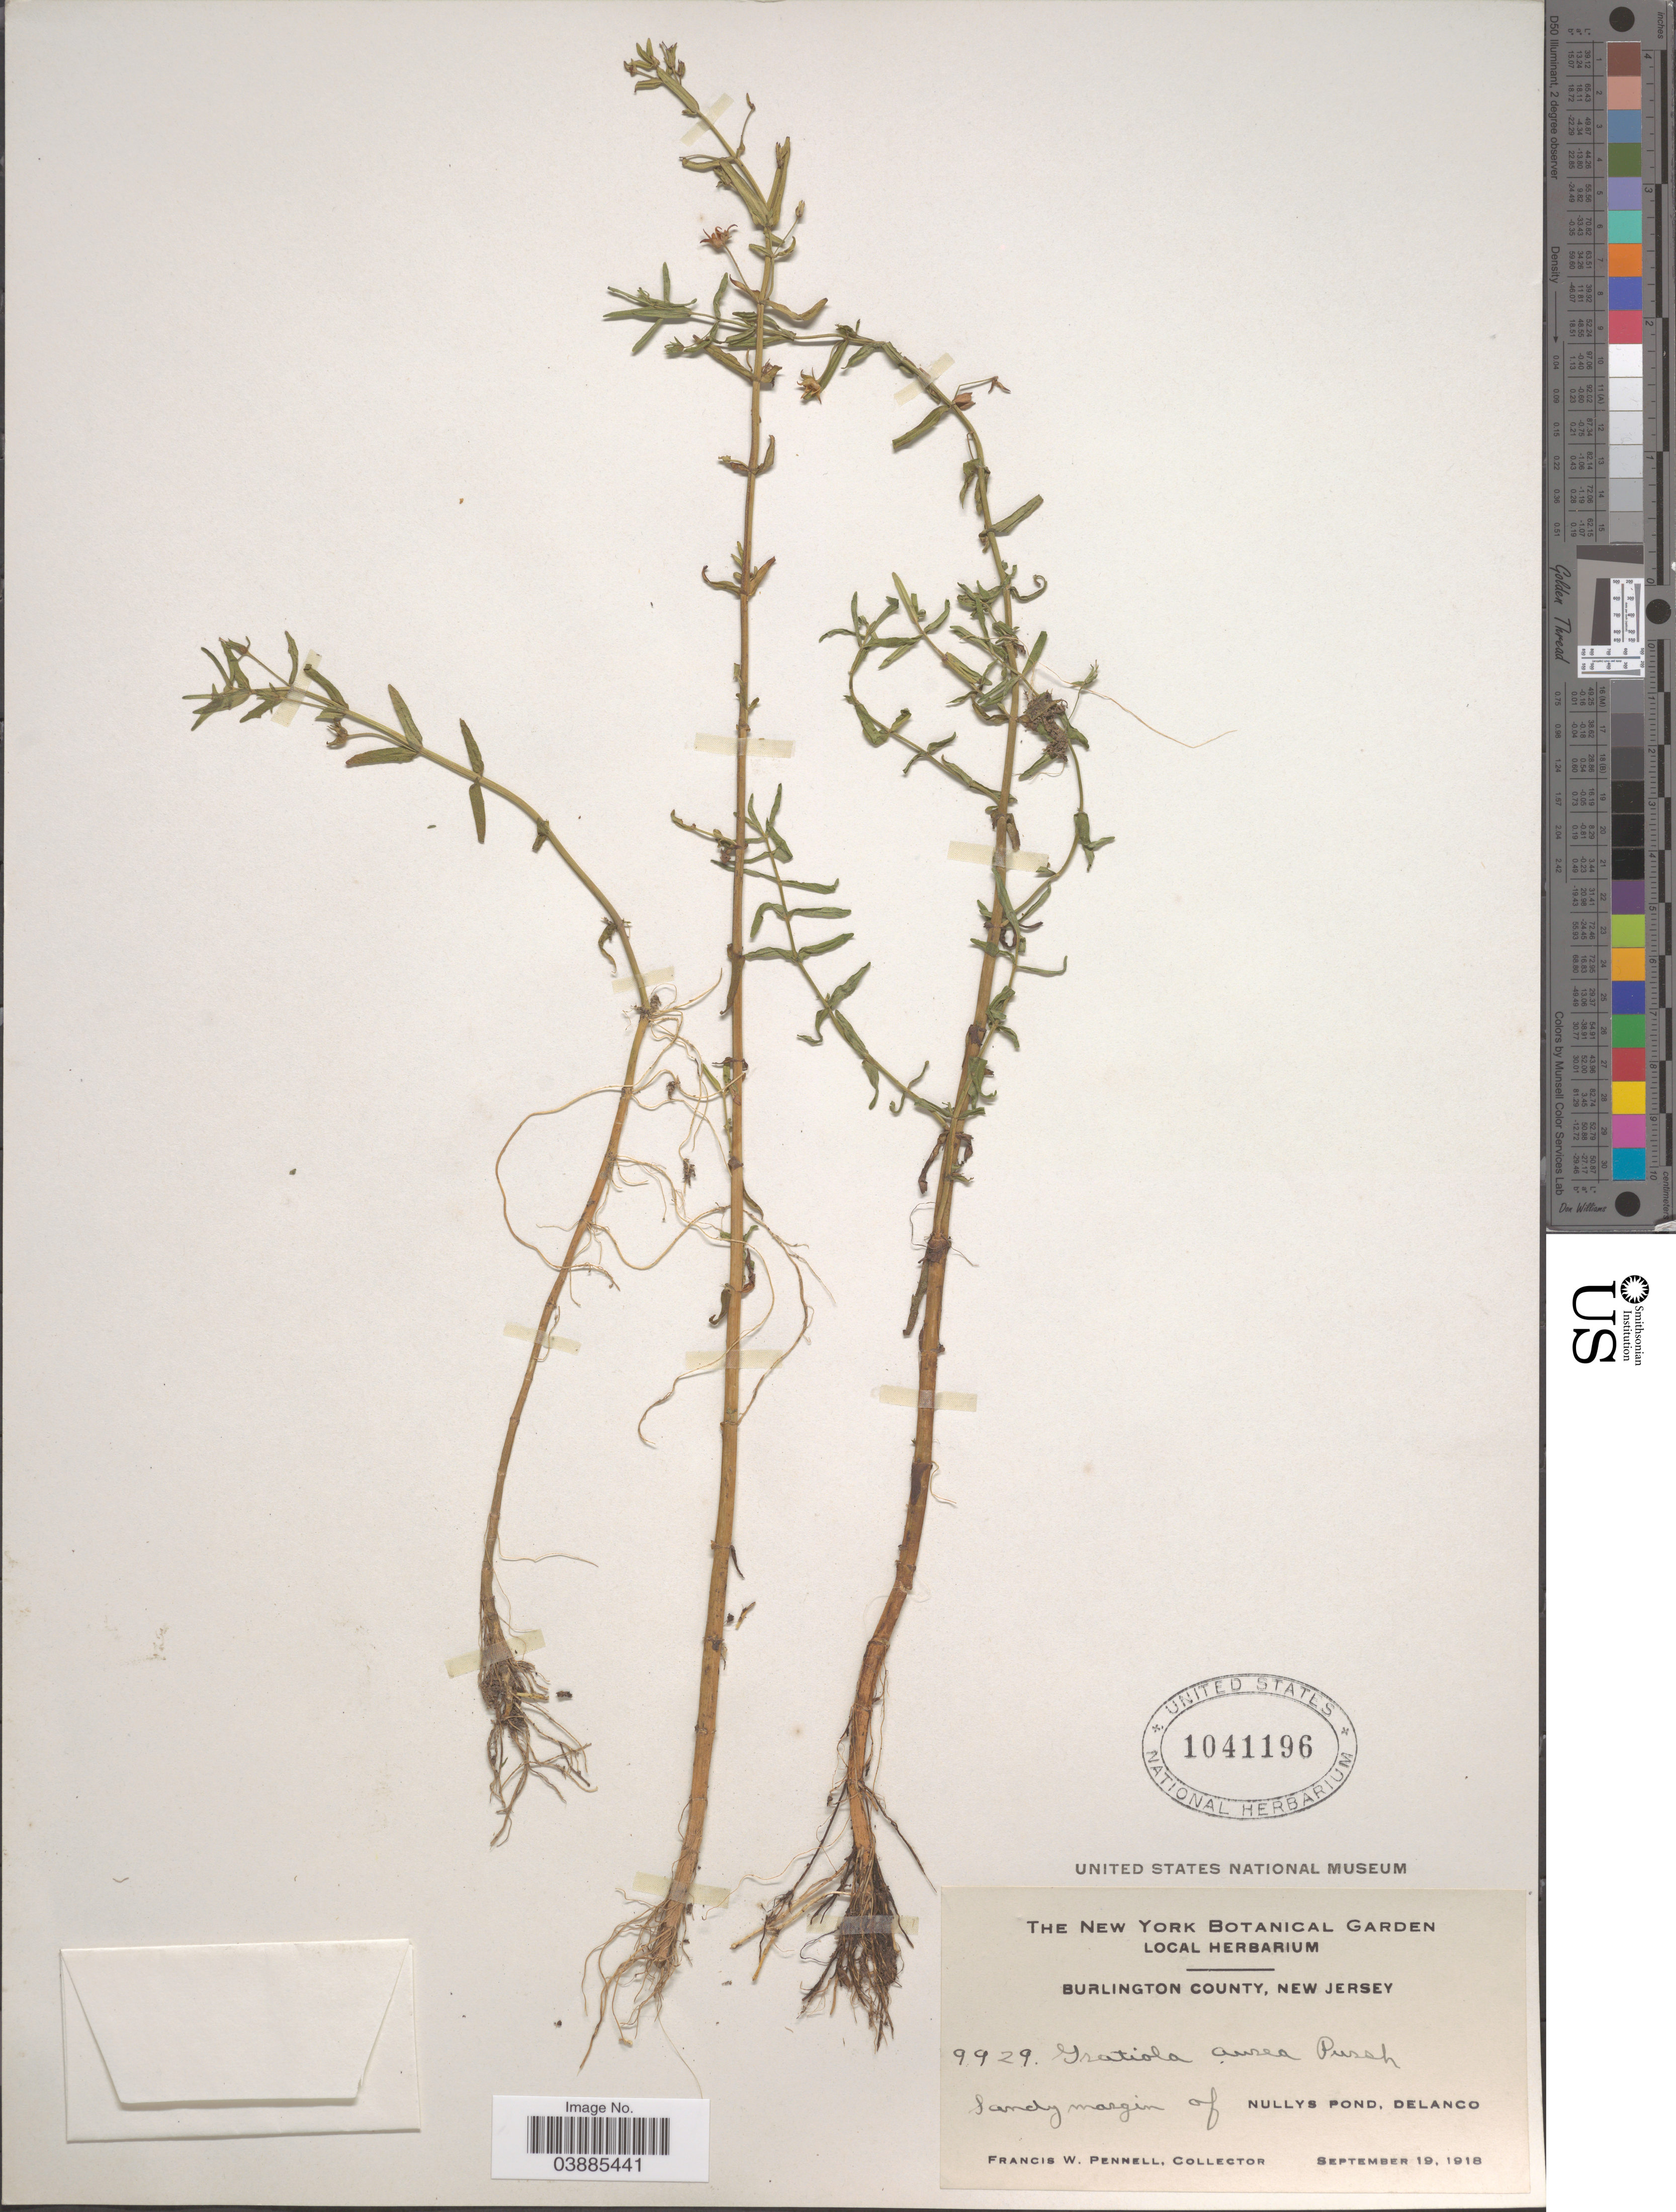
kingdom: Plantae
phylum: Tracheophyta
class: Magnoliopsida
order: Lamiales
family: Plantaginaceae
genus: Gratiola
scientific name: Gratiola aurea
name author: Pursh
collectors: F. W. Pennell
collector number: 9929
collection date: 1918-09-19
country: United States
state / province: New Jersey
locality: Burlington County. Sandy margin of Nullys Pond, Delanco.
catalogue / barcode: US 1041196